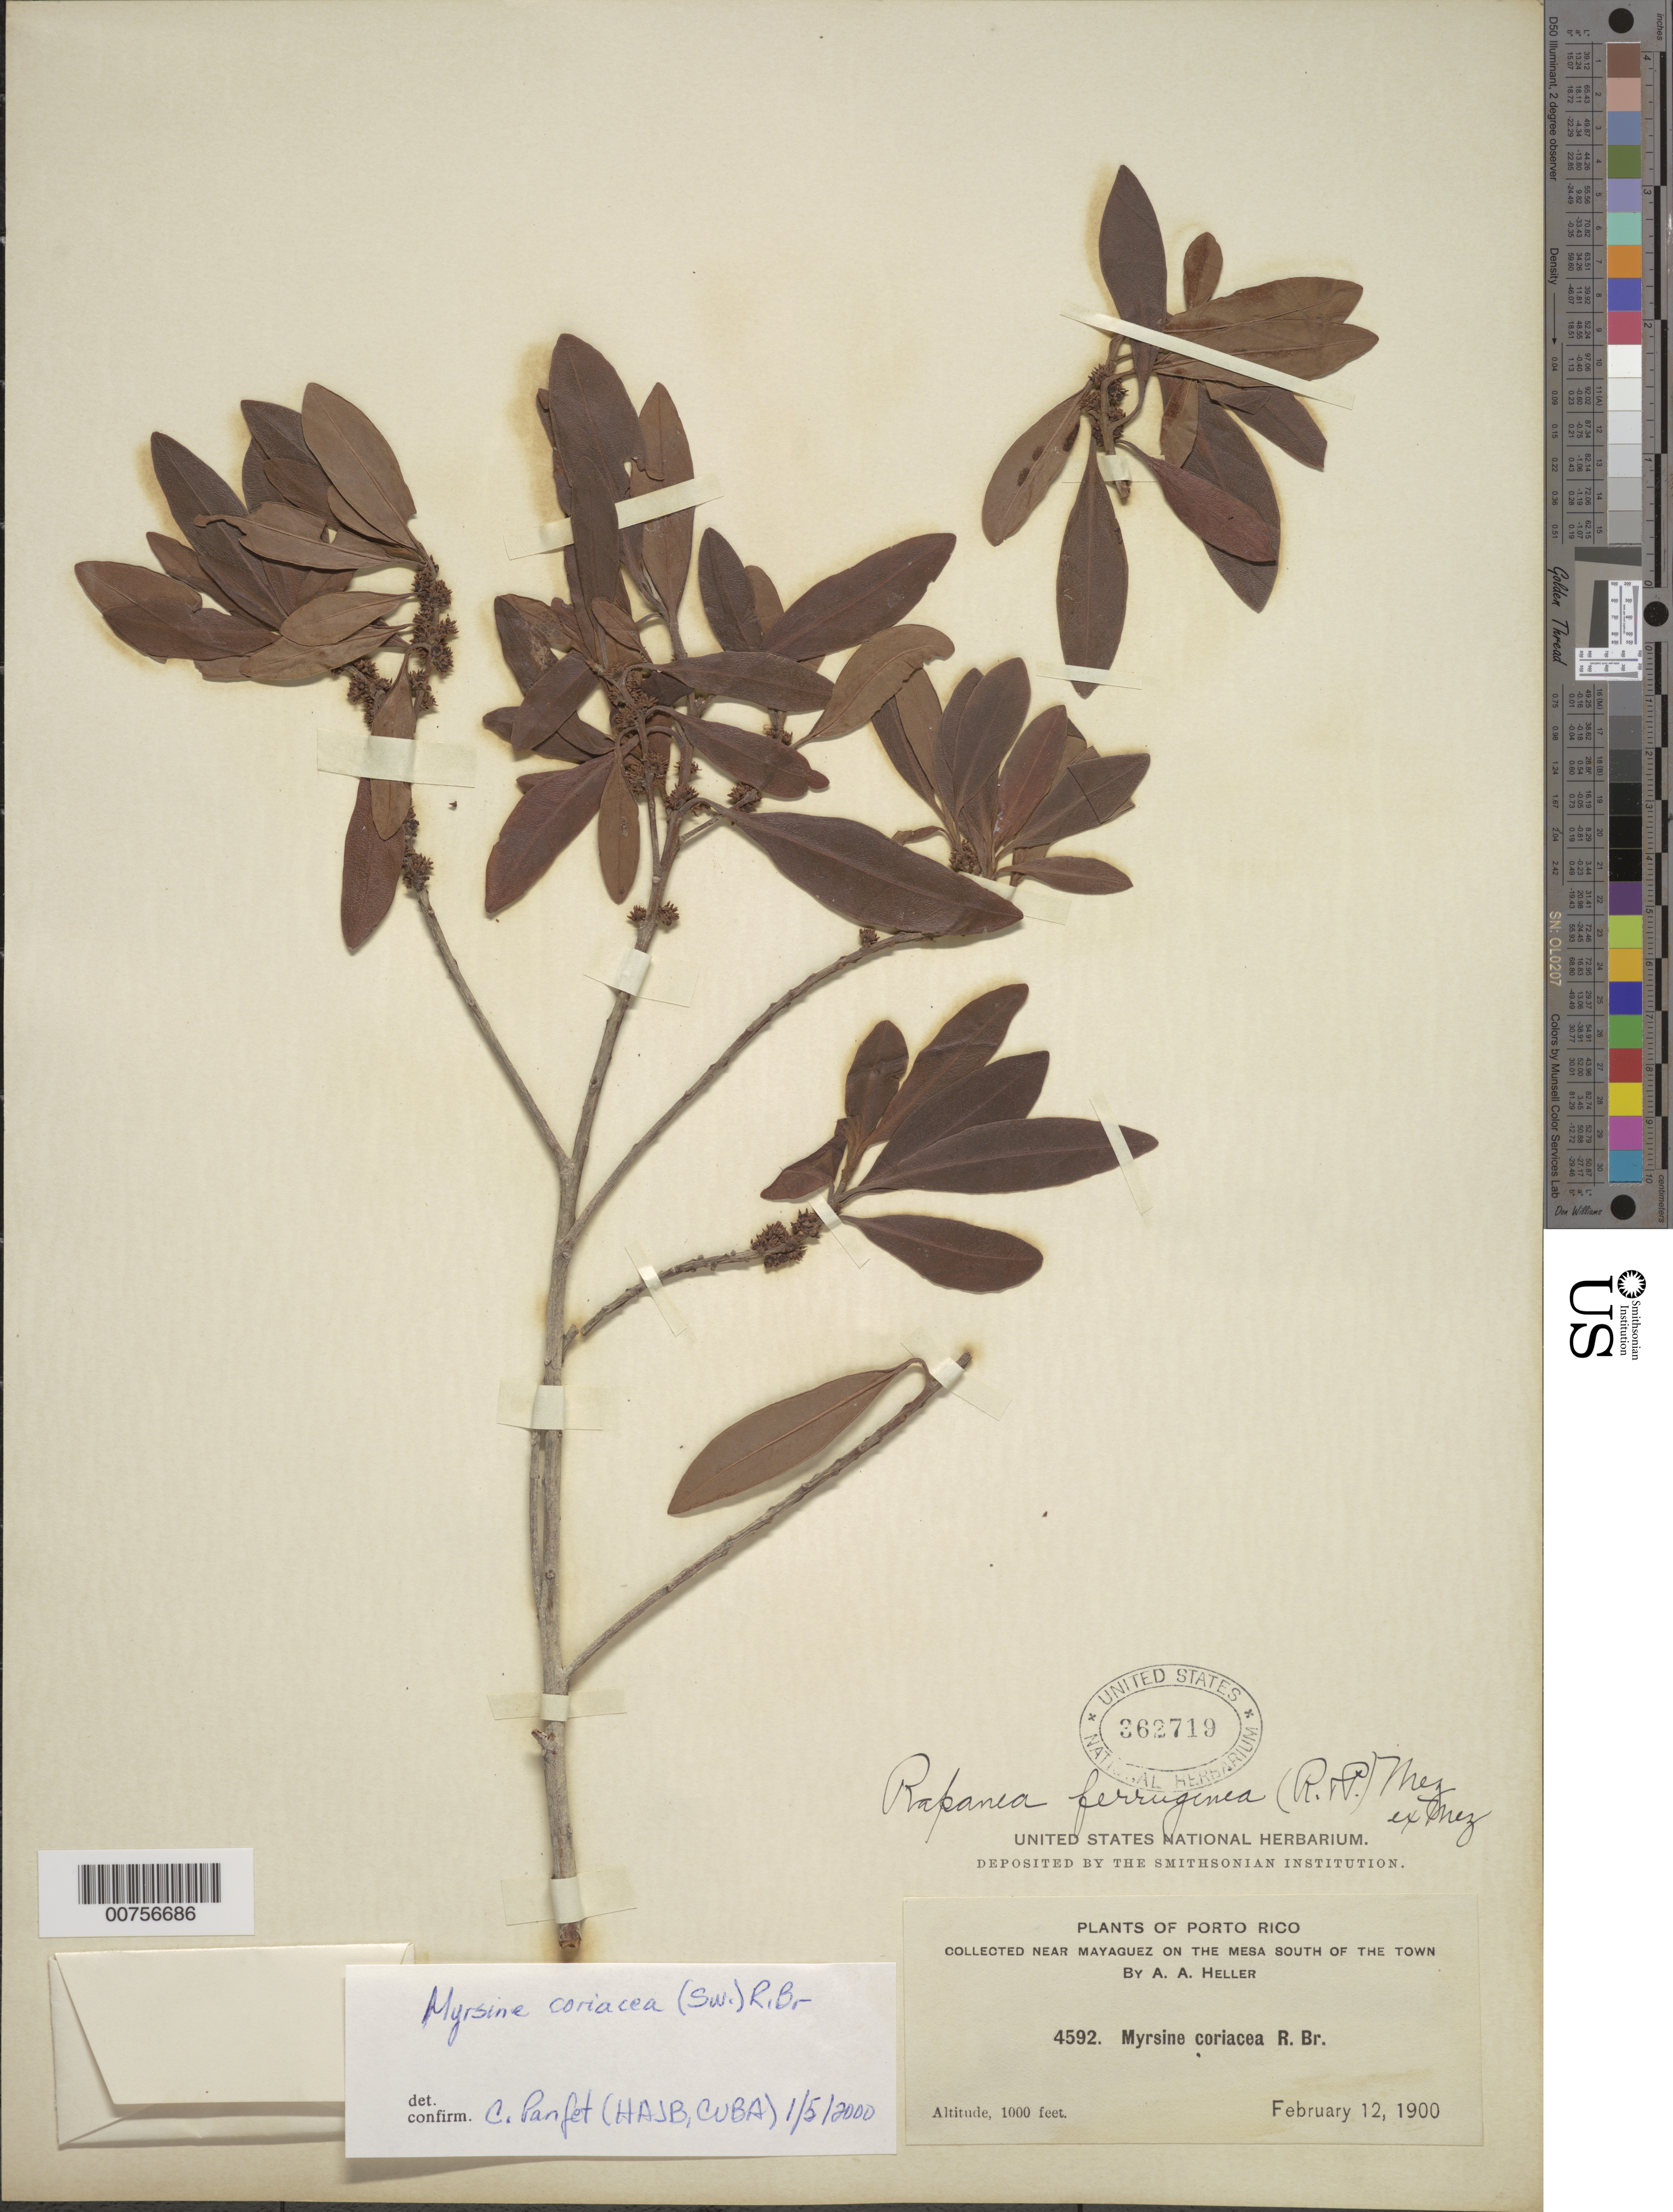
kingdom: Plantae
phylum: Tracheophyta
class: Magnoliopsida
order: Ericales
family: Primulaceae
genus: Myrsine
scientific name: Myrsine coriacea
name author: (Sw.) R. Br. ex Roem. & Schult.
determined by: Panfet, C.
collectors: A. A. Heller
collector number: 4592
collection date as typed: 12 Feb 1900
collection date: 1900-02-12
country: Puerto Rico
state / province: Mayagüez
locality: Near Mayaguez, on the Mesa south of the town.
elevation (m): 305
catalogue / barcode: US 362719